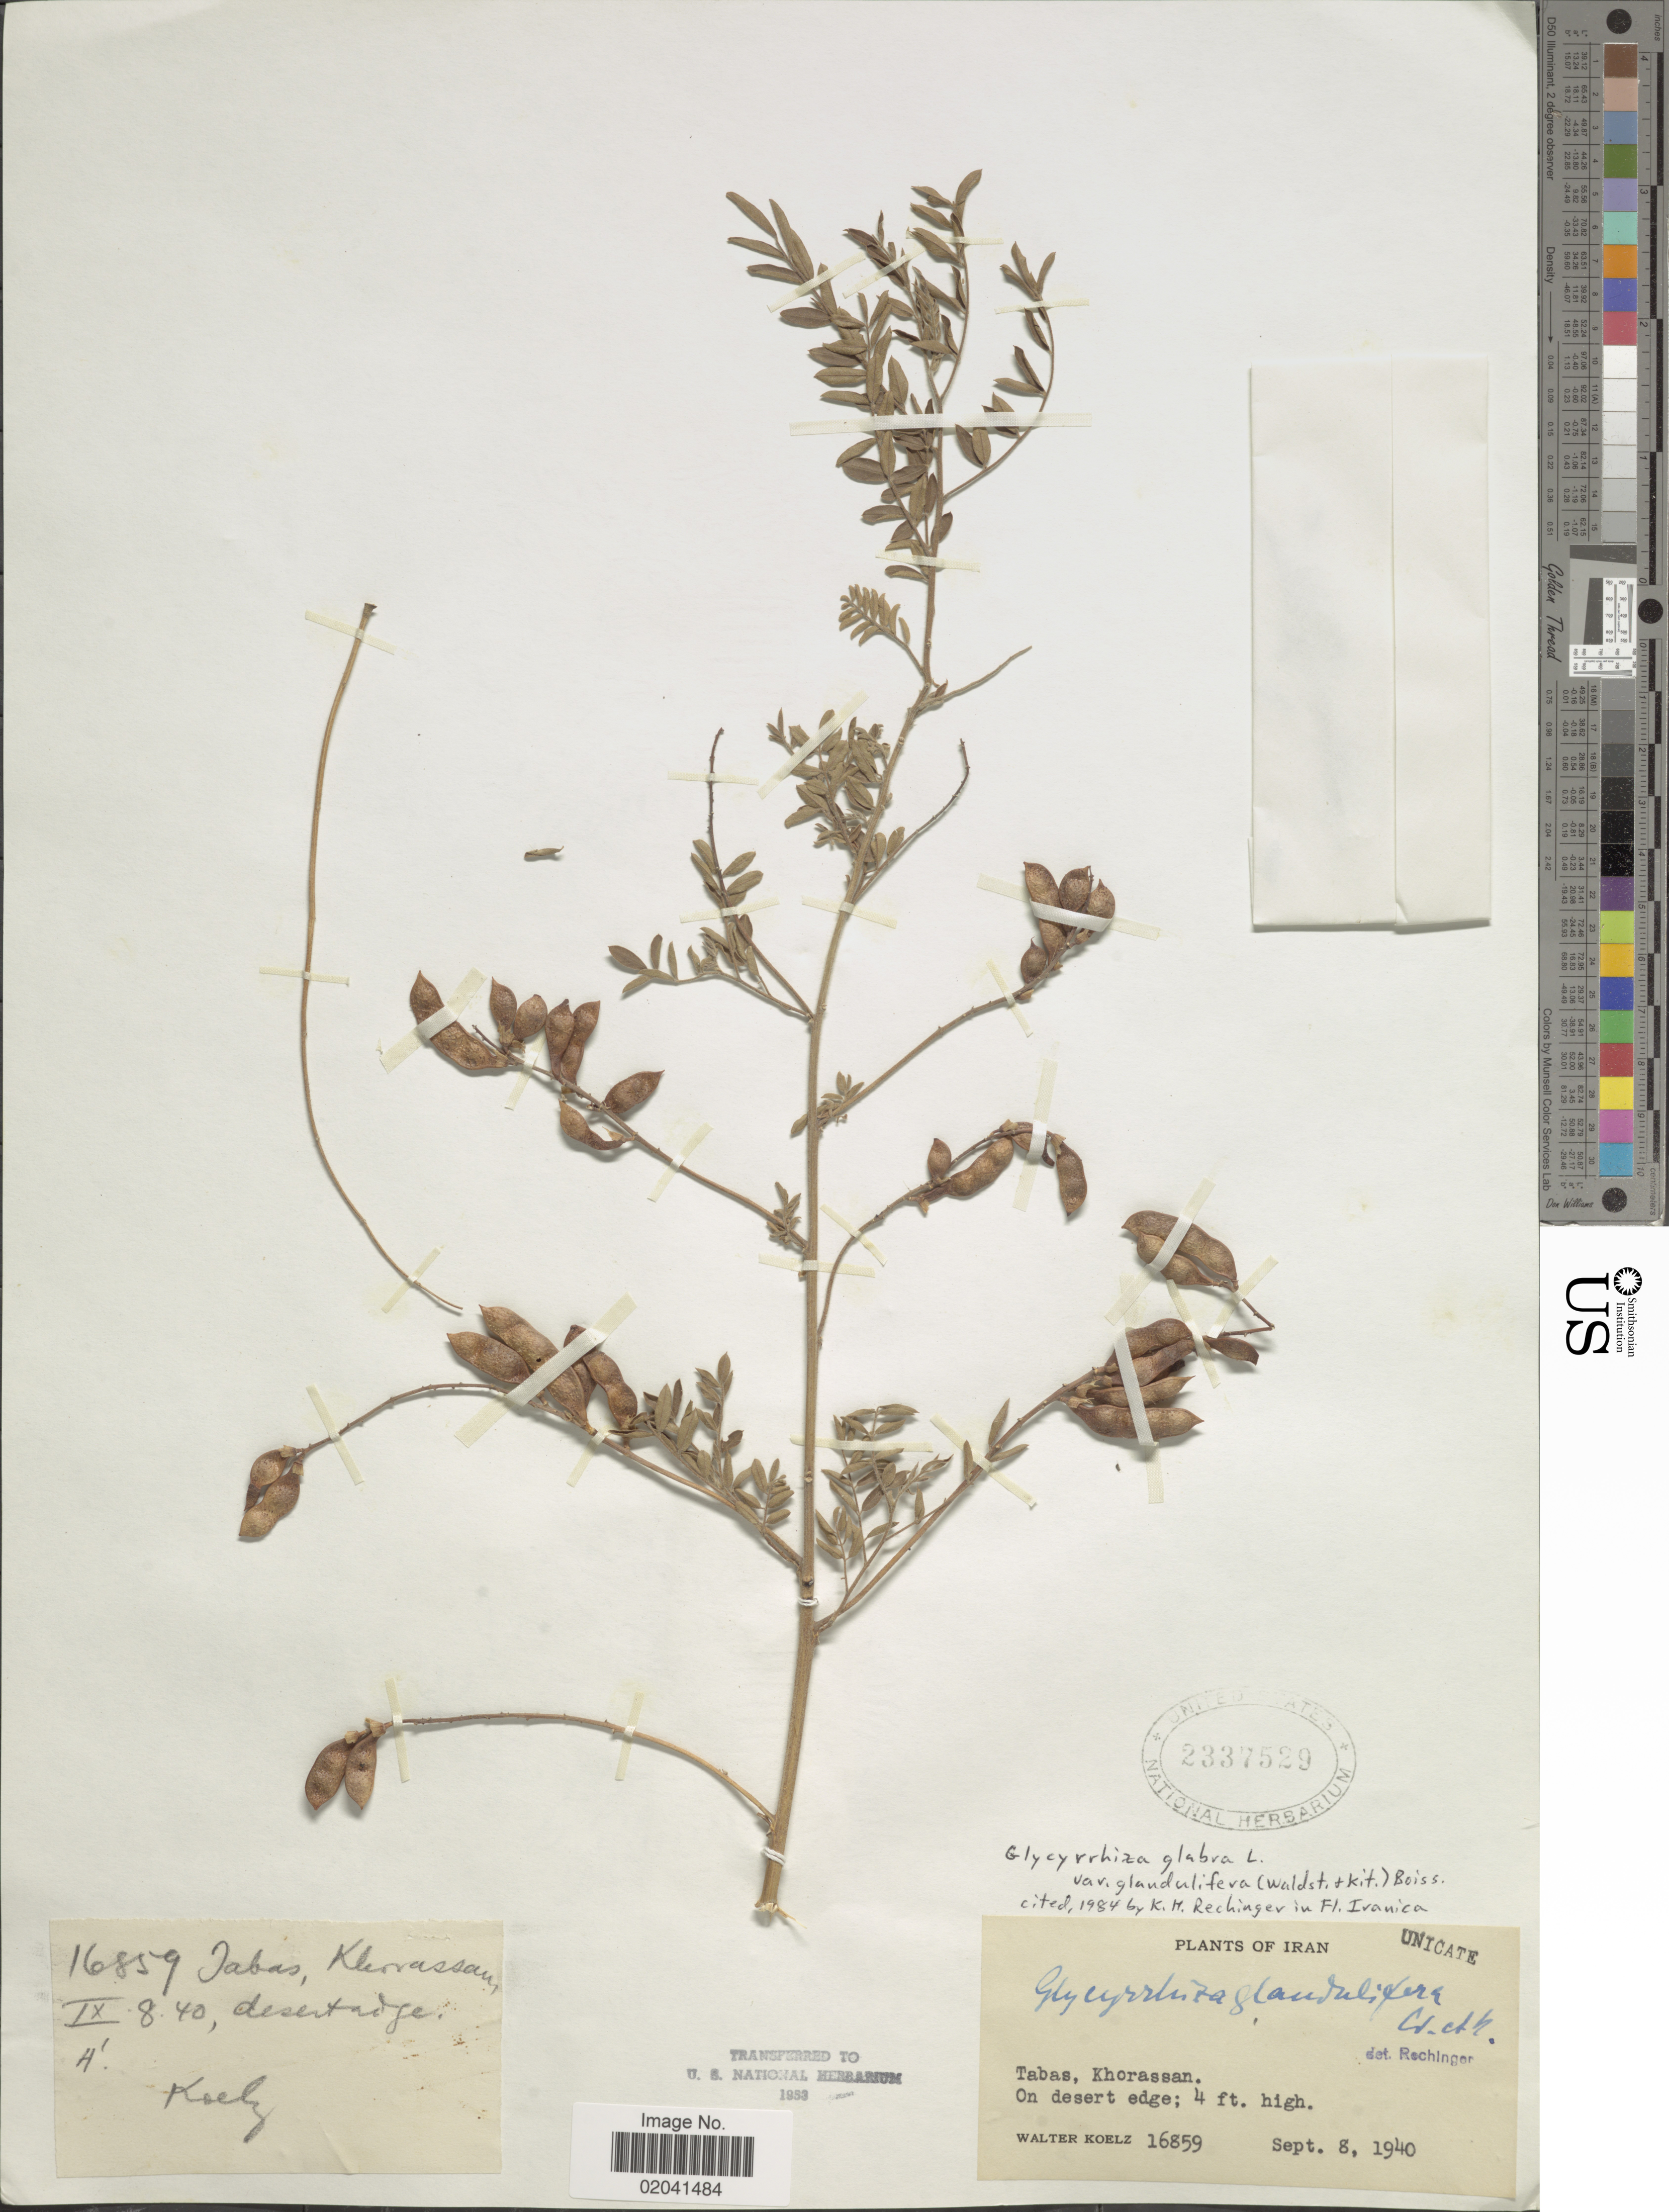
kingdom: Plantae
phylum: Tracheophyta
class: Magnoliopsida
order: Fabales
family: Fabaceae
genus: Glycyrrhiza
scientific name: Glycyrrhiza glabra var. glandulifera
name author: Ponert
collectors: W. N. Koelz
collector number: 16859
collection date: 1940-09-08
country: Iran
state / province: Khorasan [obsolete]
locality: Tabas, Khorassan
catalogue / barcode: US 2337529